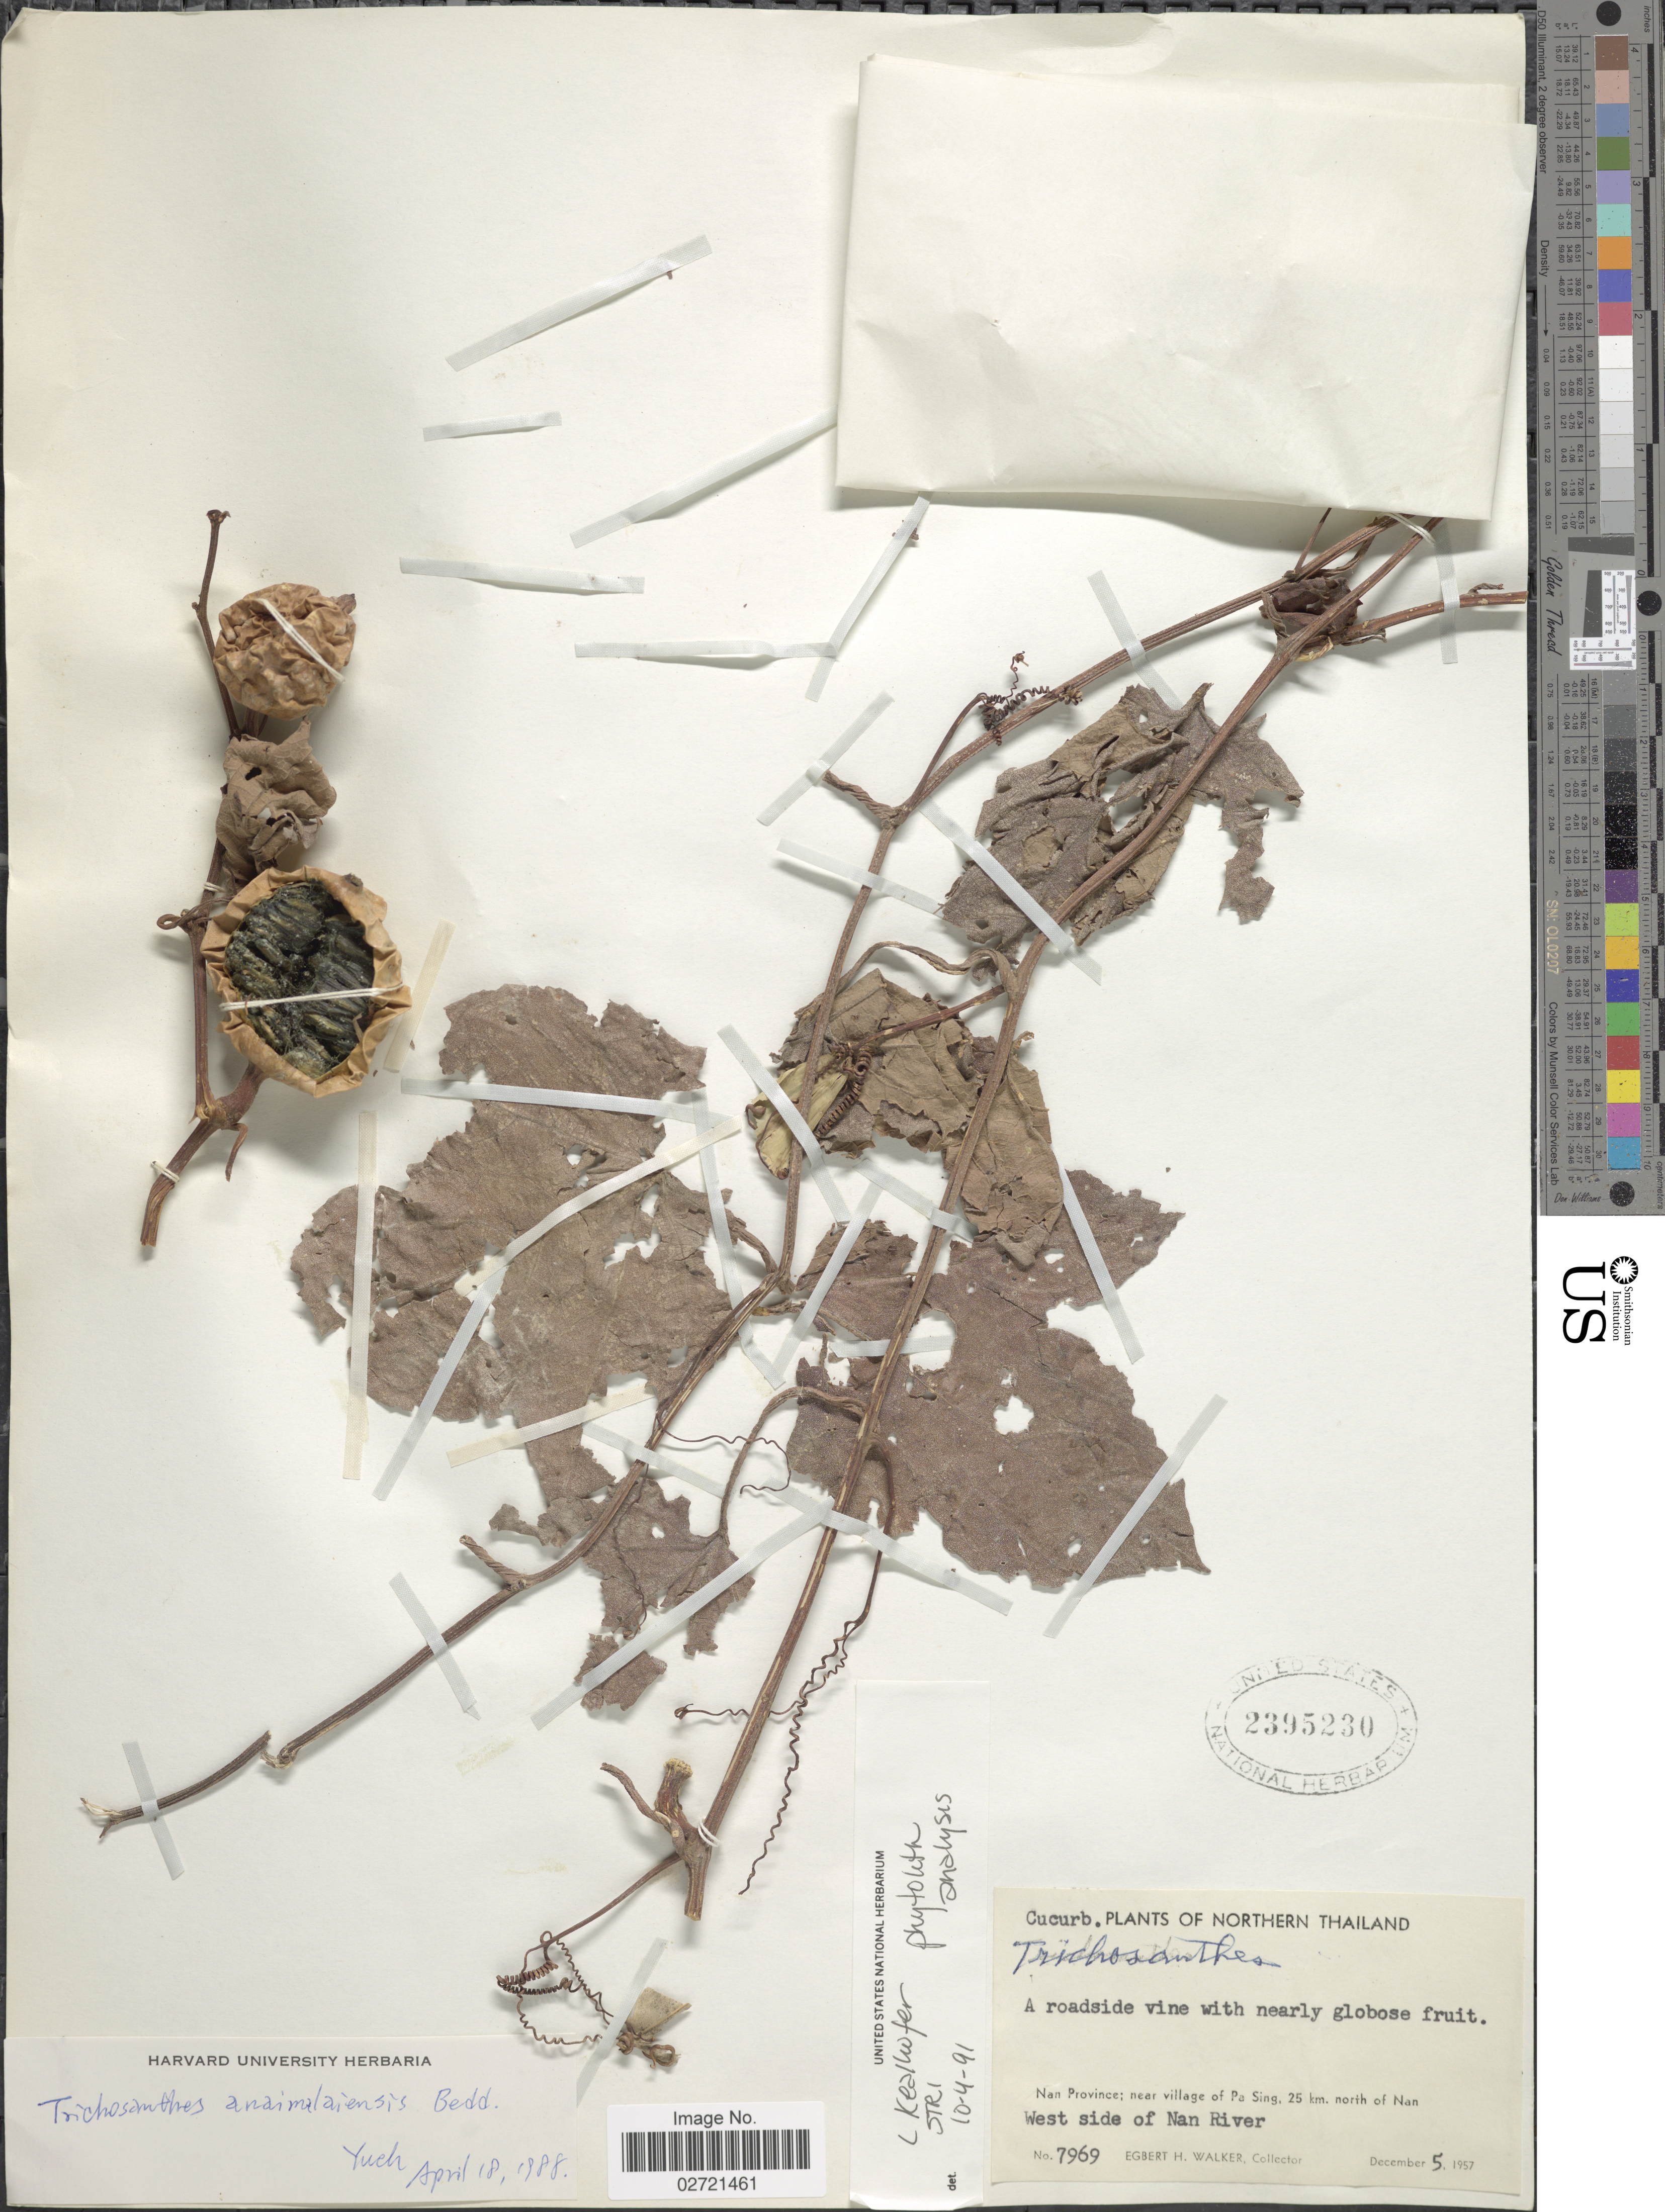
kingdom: Plantae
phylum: Tracheophyta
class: Magnoliopsida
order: Cucurbitales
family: Cucurbitaceae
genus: Trichosanthes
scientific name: Trichosanthes anaimalaiensis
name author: Bedd.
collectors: E. H. Walker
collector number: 7969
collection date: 1957-12-05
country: Thailand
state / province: Nan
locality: Northern Thailand, Nan Province: near village of Pa Sing, 25 km. north of Nan, West side of Nan River.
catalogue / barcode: US 2395230